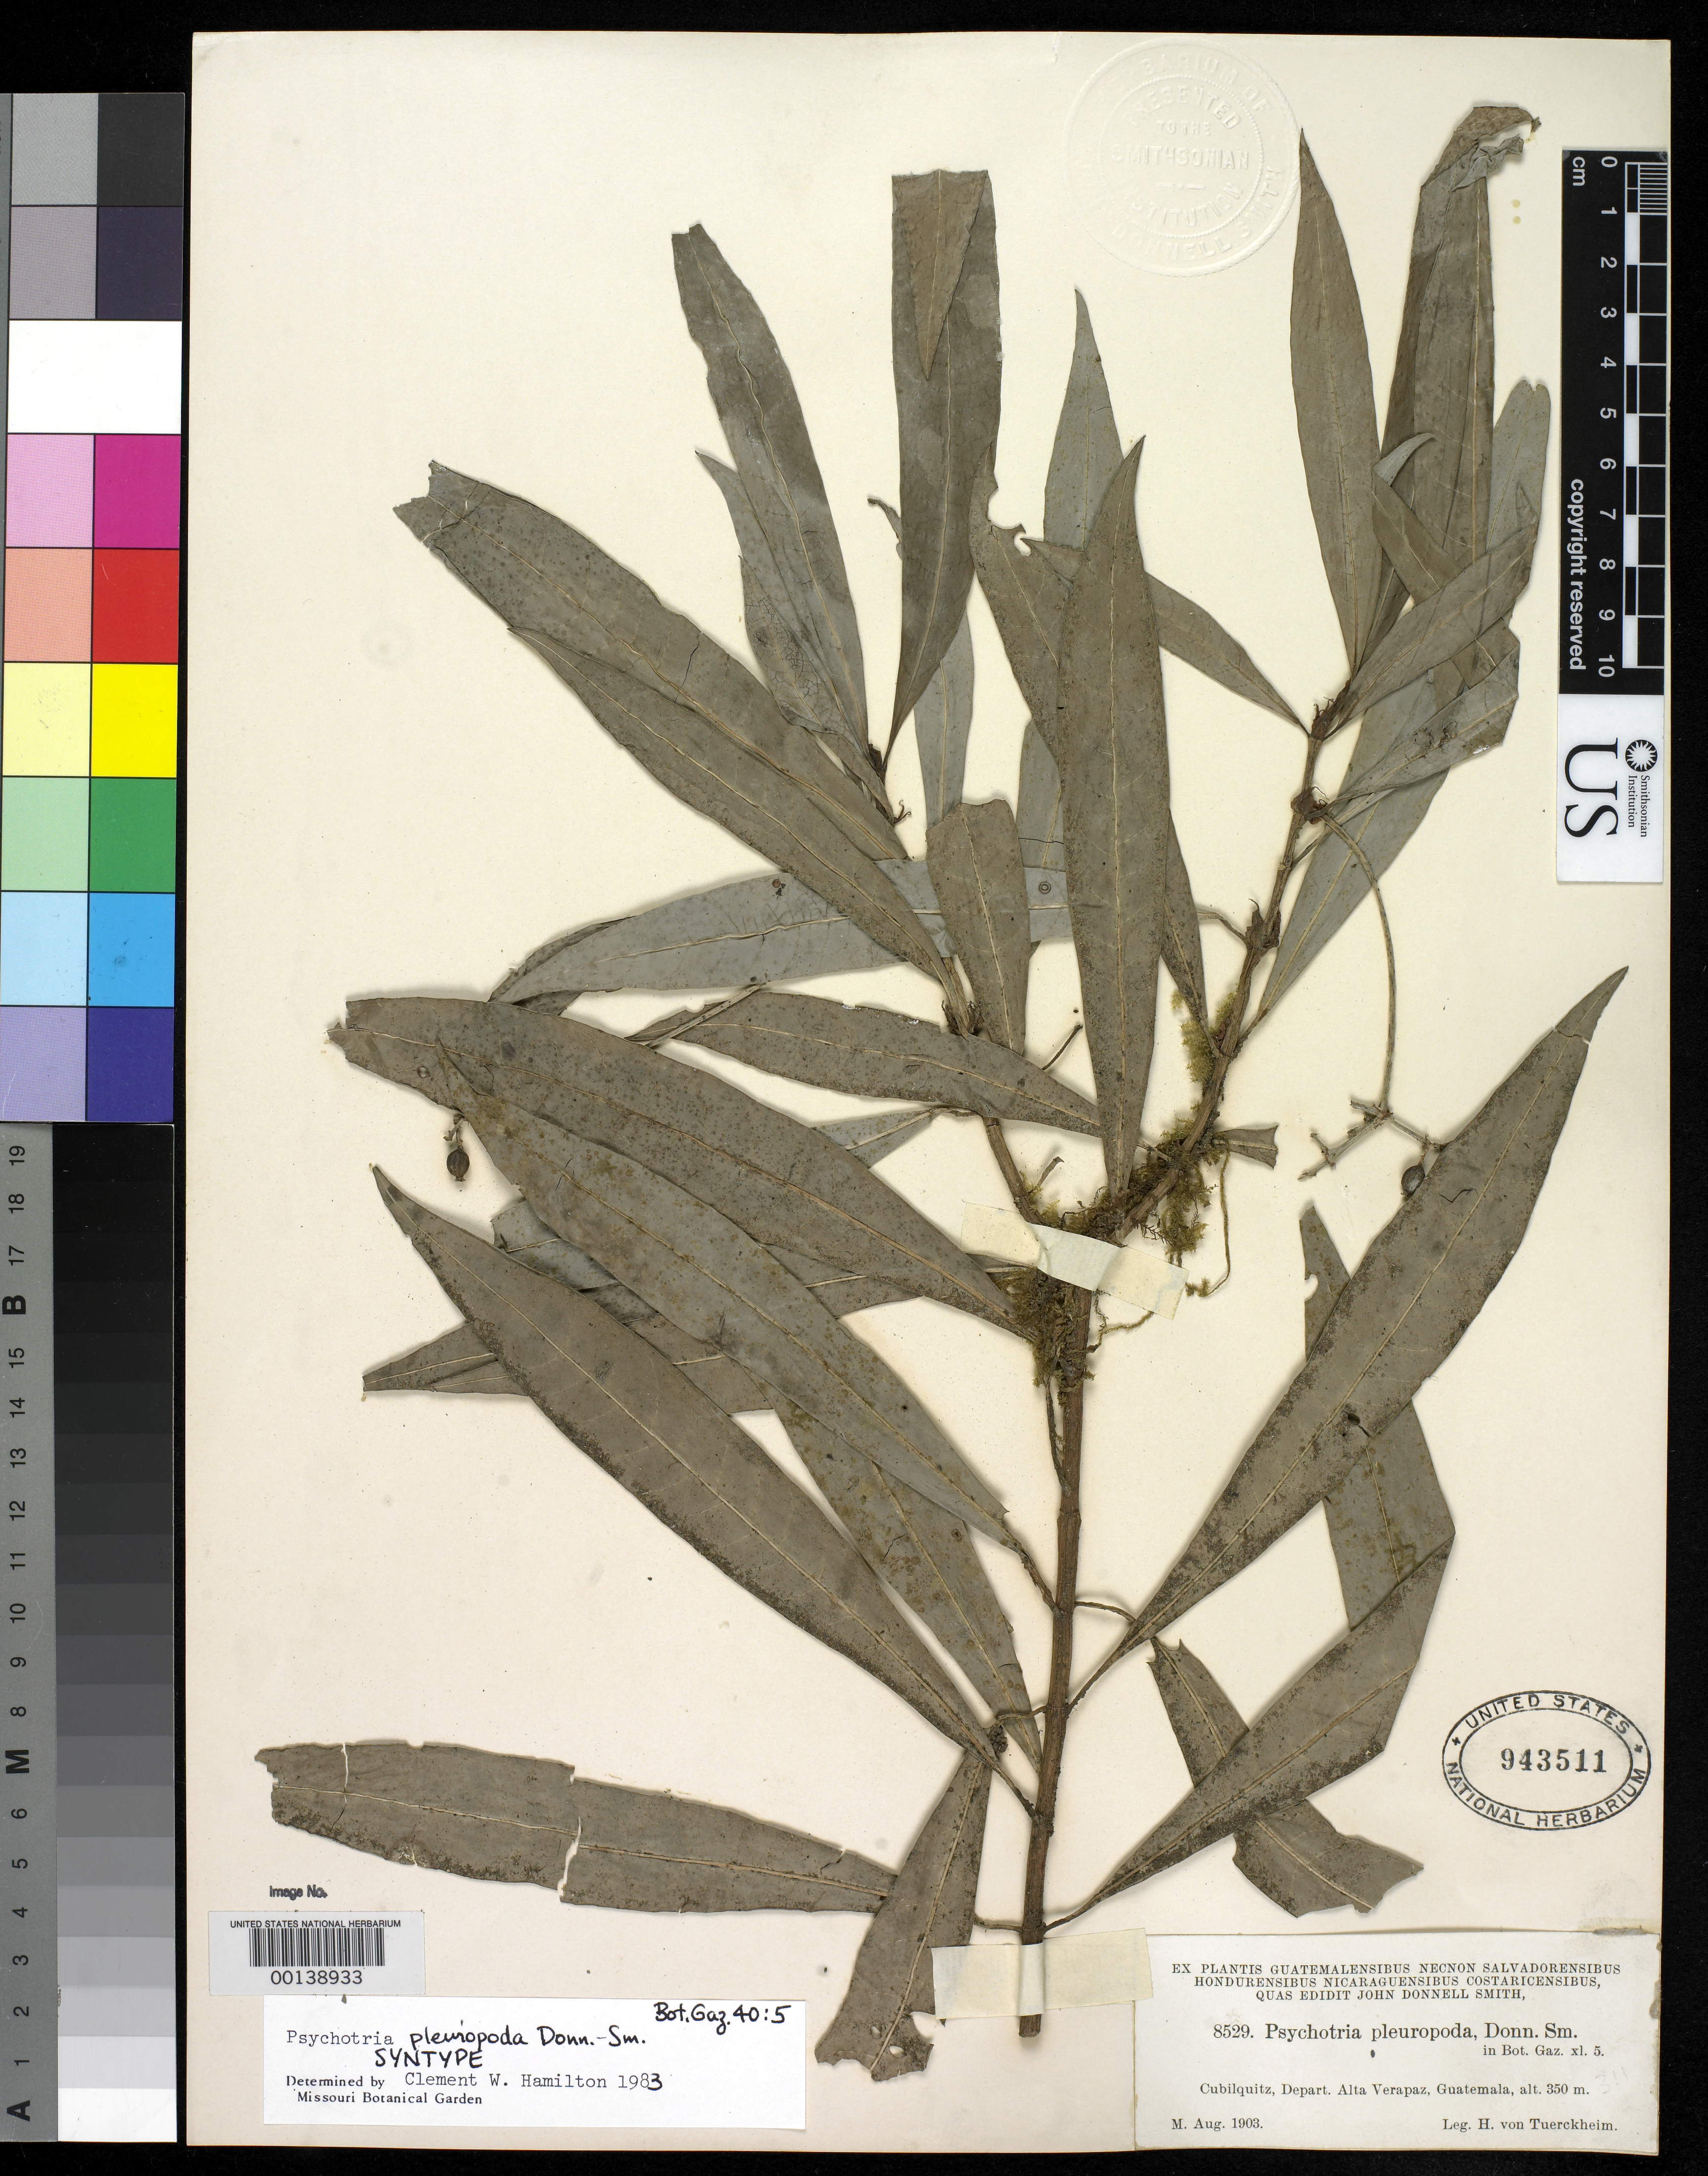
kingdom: Plantae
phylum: Tracheophyta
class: Magnoliopsida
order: Gentianales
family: Rubiaceae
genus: Psychotria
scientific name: Psychotria pleuropoda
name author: Donn. Sm.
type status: Isosyntype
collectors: H. von Türckheim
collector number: J.D.S. 8529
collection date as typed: Aug 1903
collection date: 1903-08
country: Guatemala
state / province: Alta Verapaz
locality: Cubilquitz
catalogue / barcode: US 943511